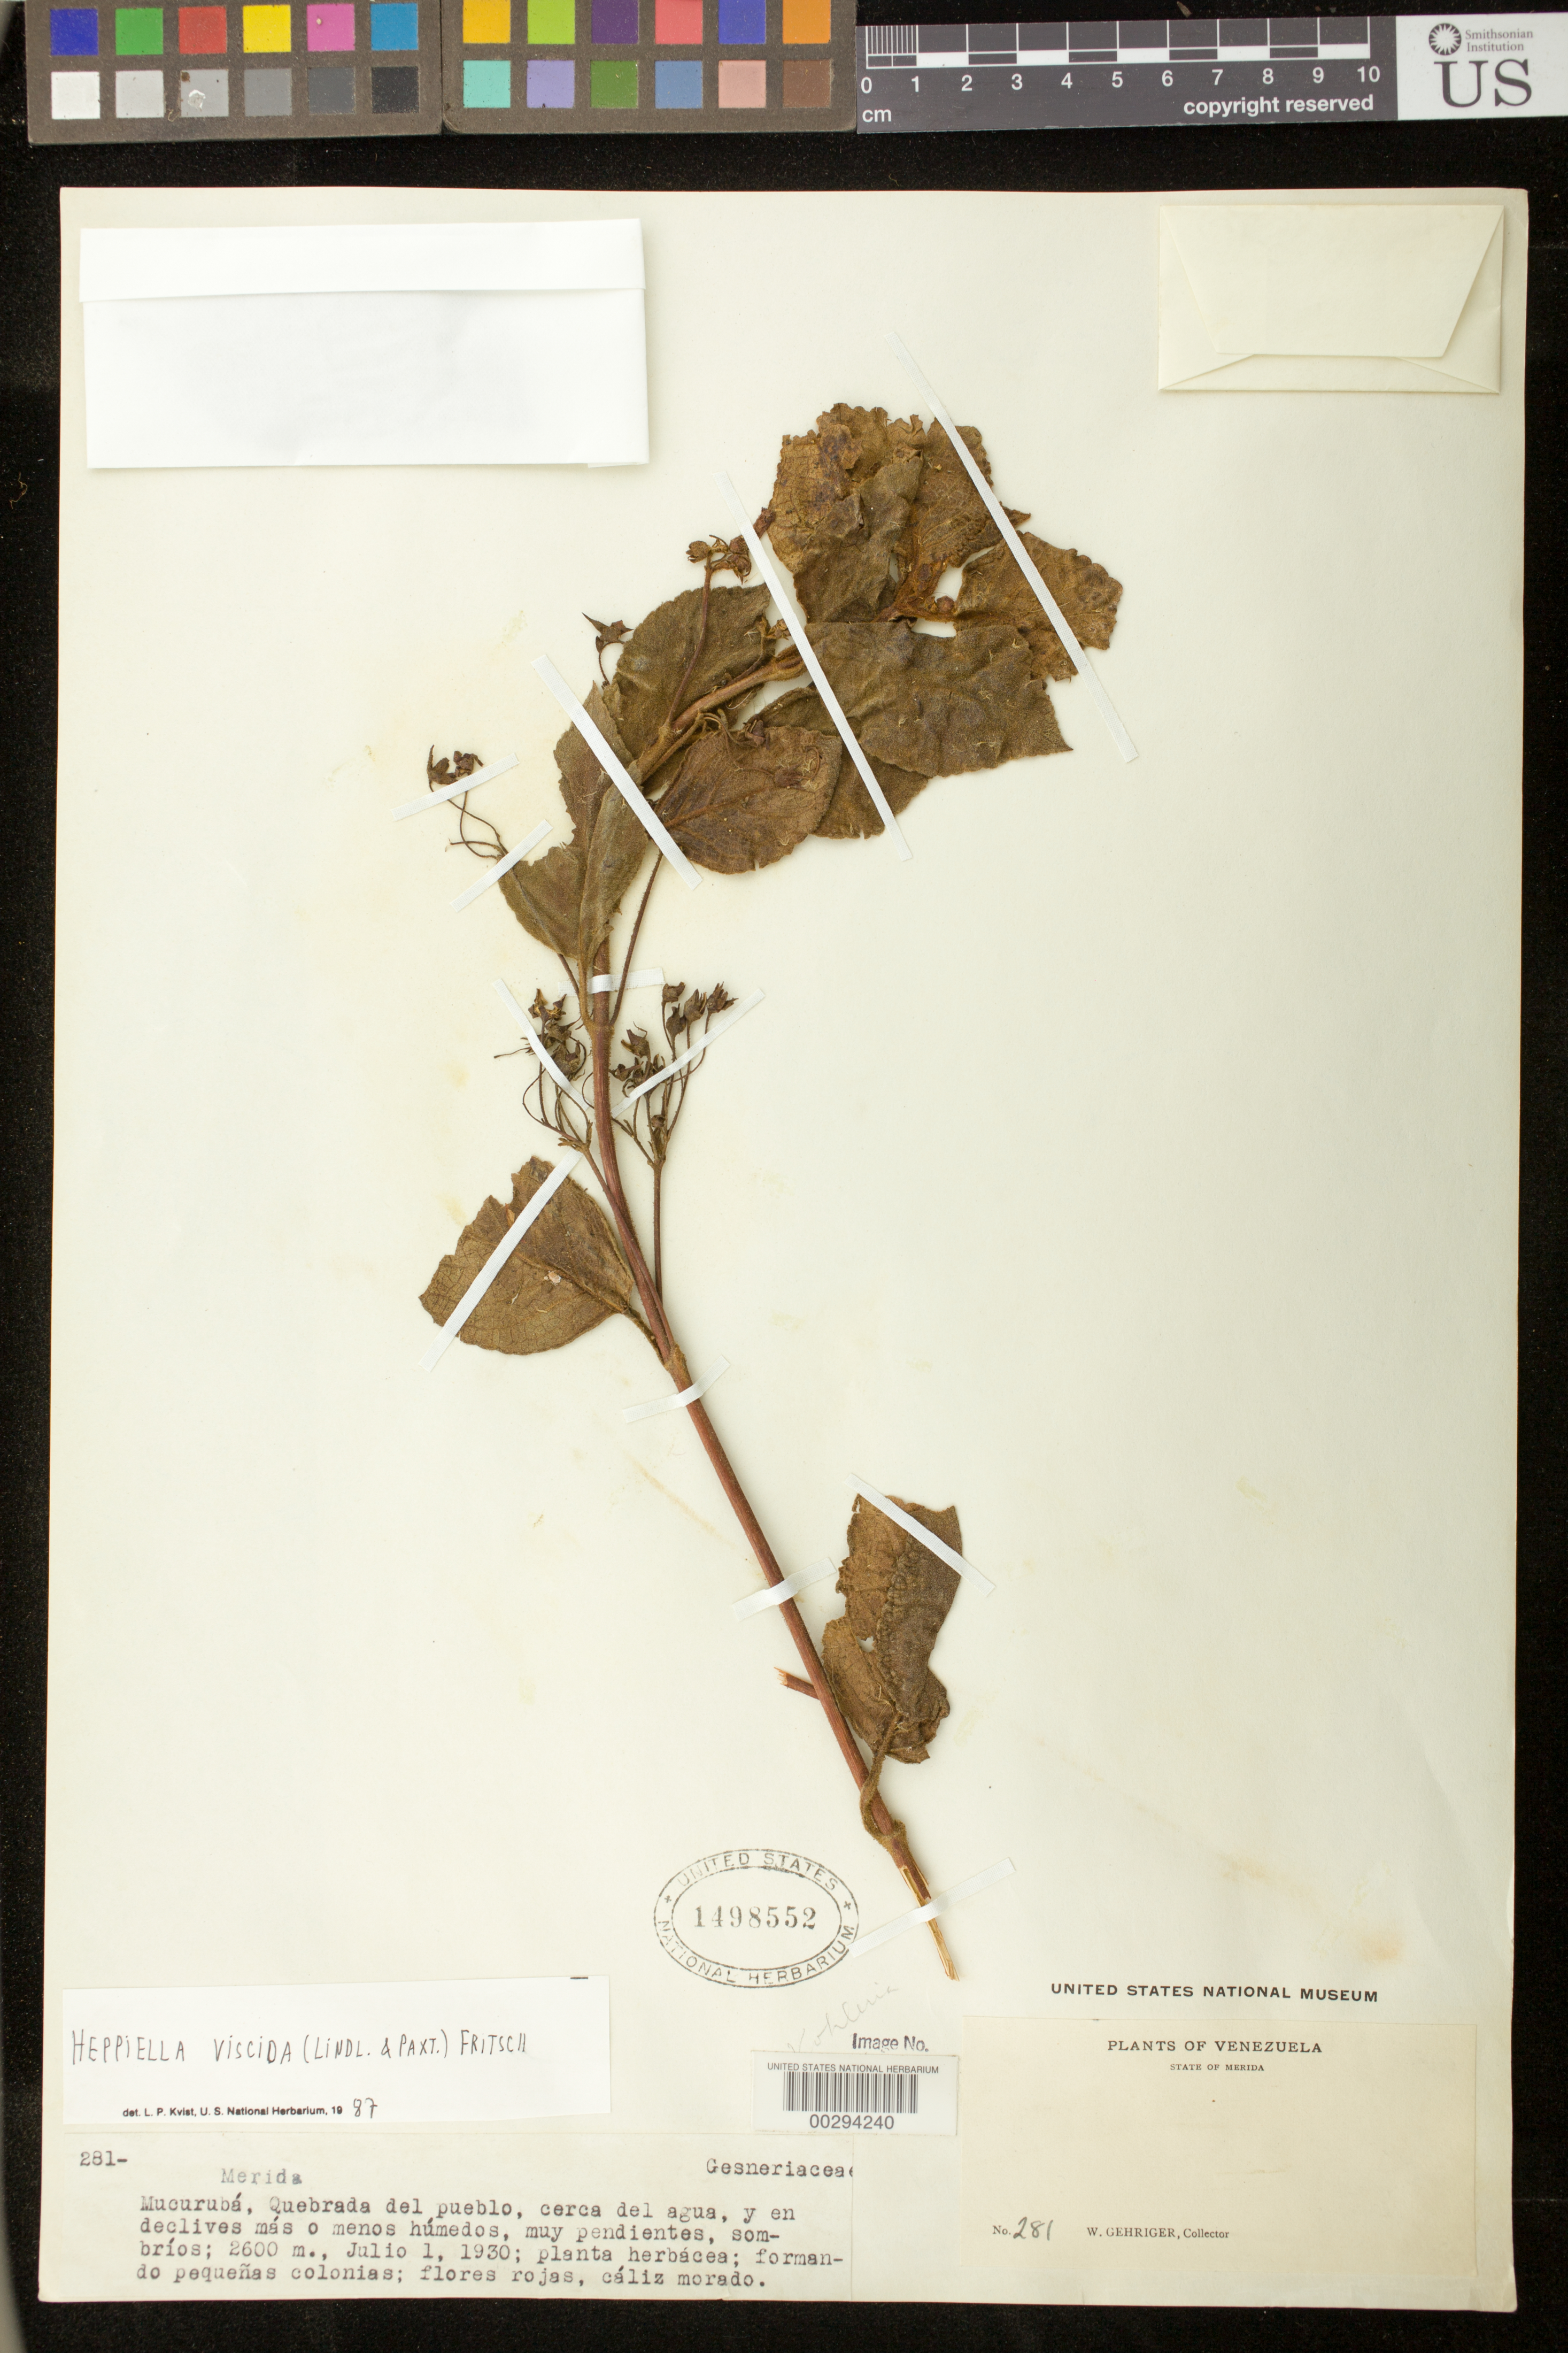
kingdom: Plantae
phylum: Tracheophyta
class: Magnoliopsida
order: Lamiales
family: Gesneriaceae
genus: Heppiella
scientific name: Heppiella viscida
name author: (Lindl. &) Fritsch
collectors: W. Gehriger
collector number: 281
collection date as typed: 01 Jul 1930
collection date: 1930-07-01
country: Venezuela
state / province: Mérida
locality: Mucuruba, Quebrada del Pueblo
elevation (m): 2600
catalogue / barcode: US 1498552